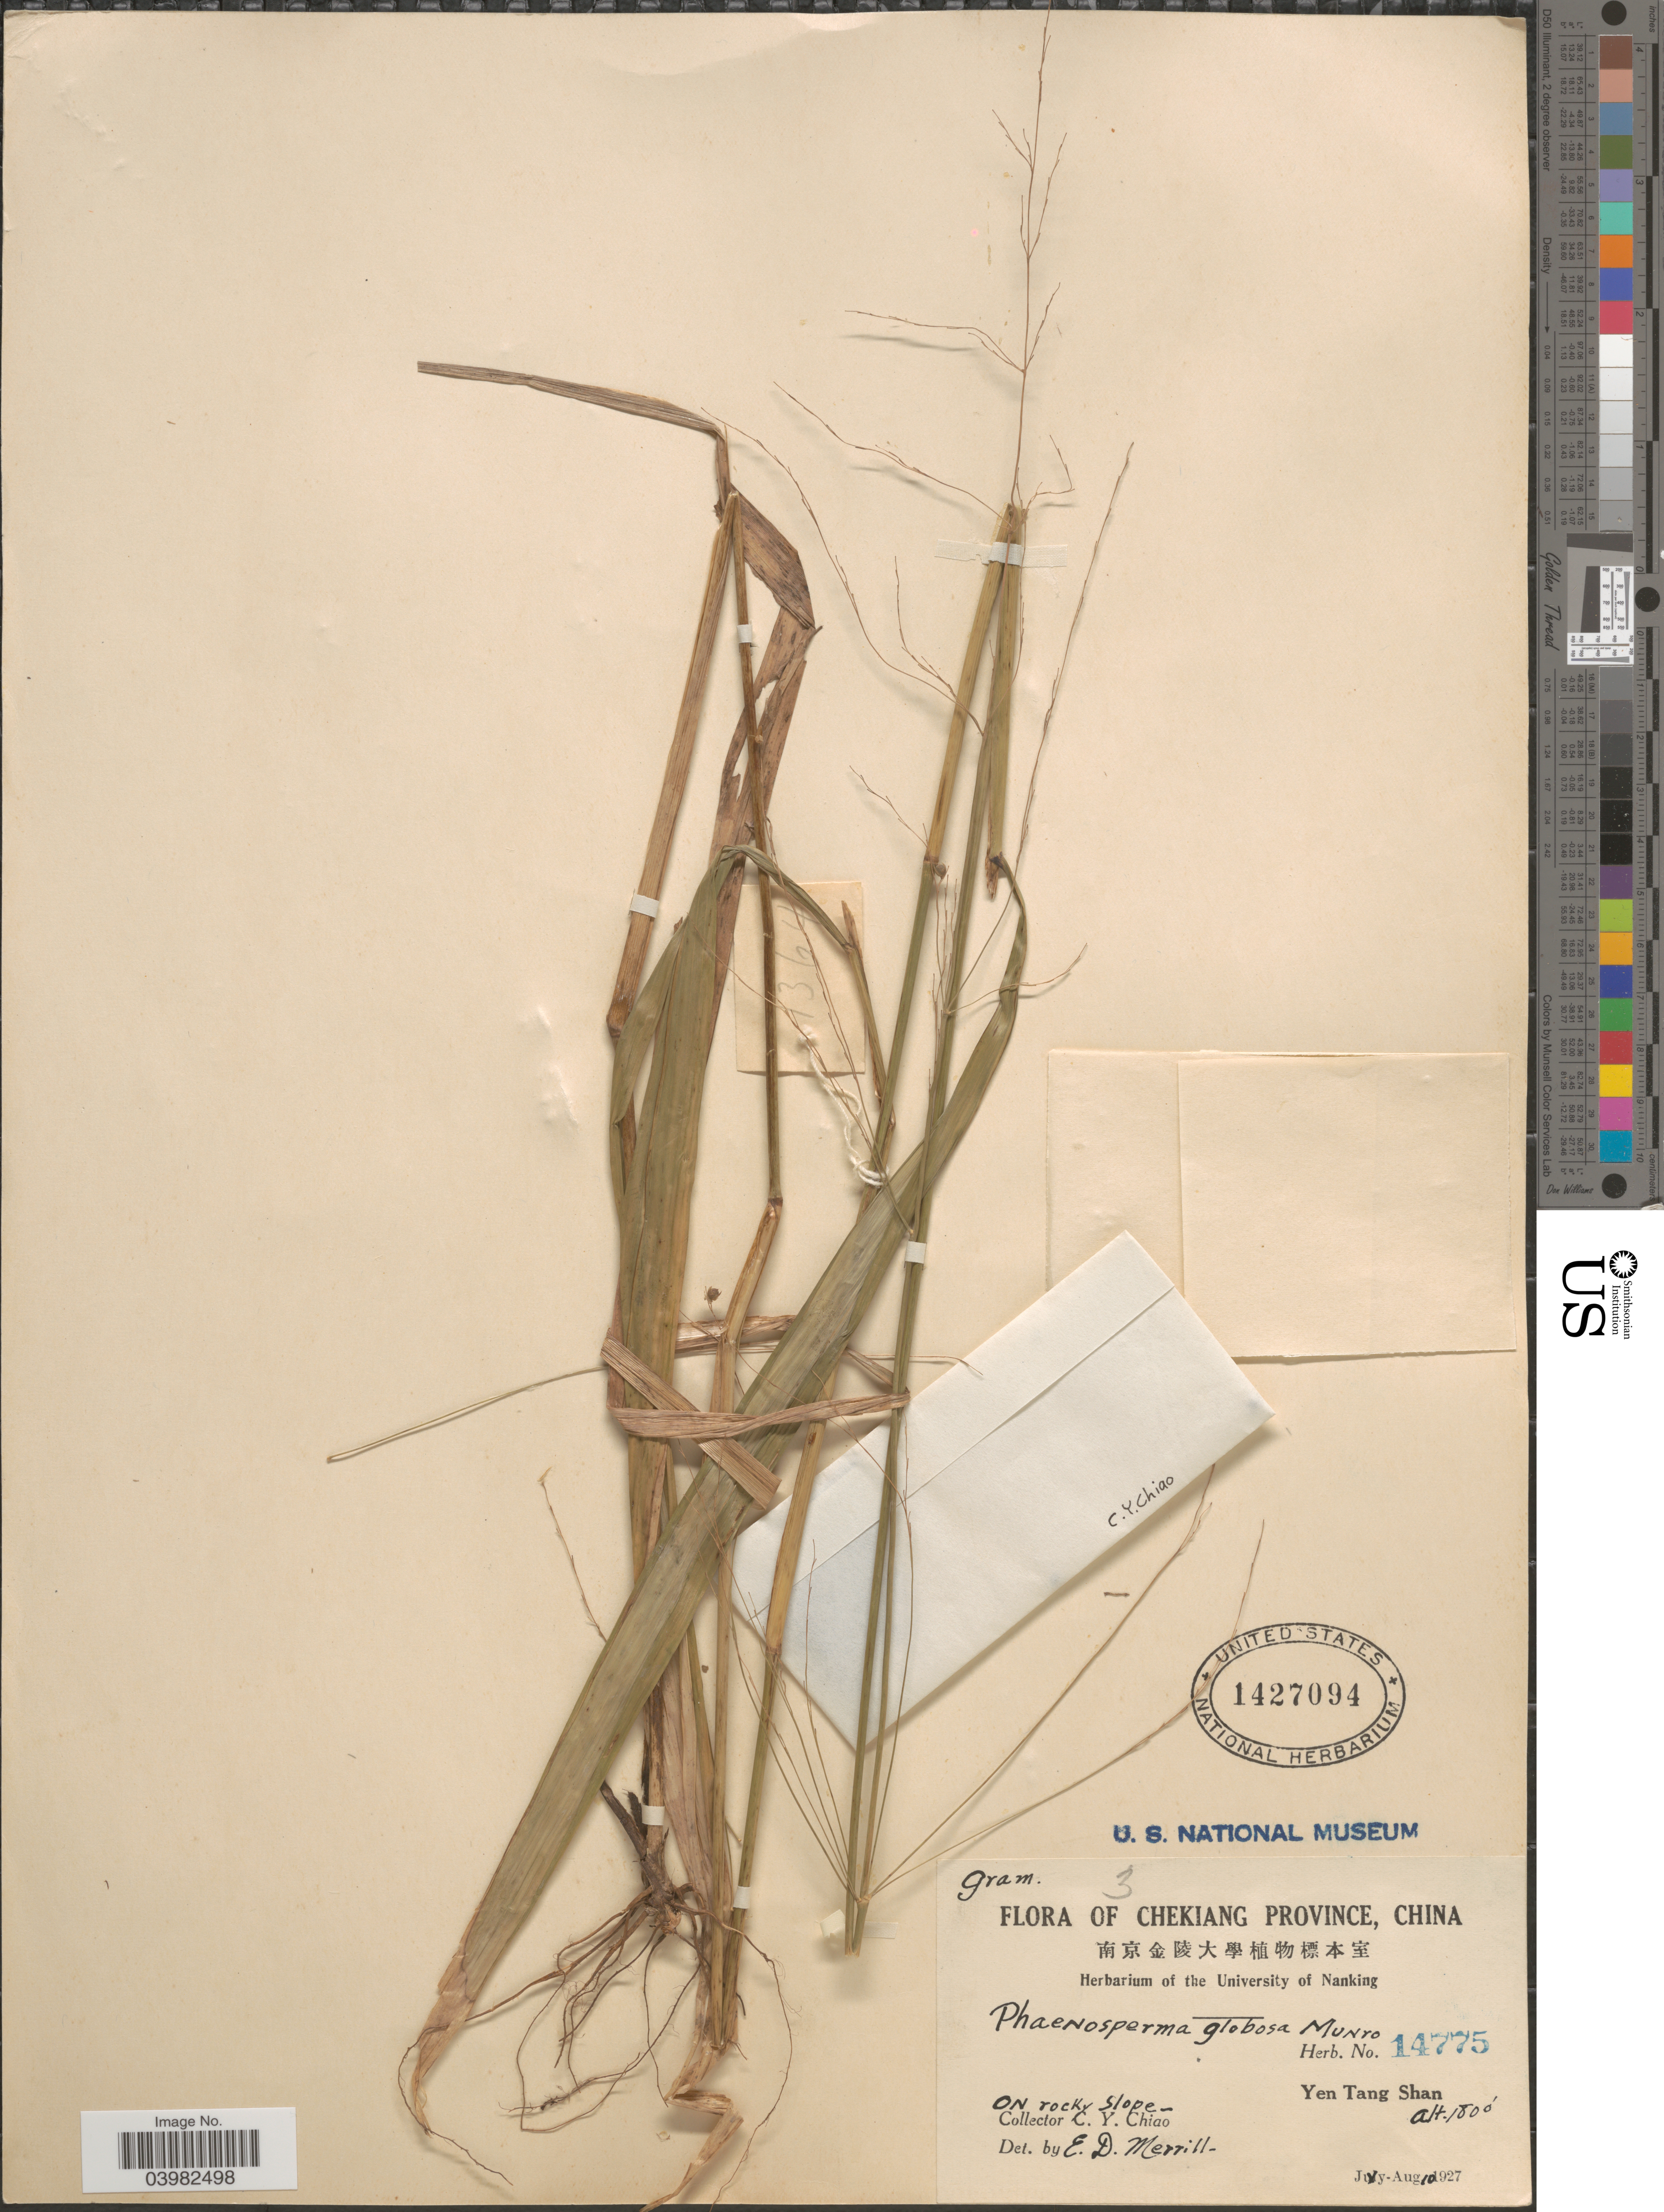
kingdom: Plantae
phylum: Tracheophyta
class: Liliopsida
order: Poales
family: Poaceae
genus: Phaenosperma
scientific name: Phaenosperma globosum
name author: Munro ex Benth.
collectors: C. Y. Chiao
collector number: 14775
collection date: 1927-08-10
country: China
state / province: Zhejiang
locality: Chekiang Province. Yen Tang Shan.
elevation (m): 549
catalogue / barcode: US 1427094